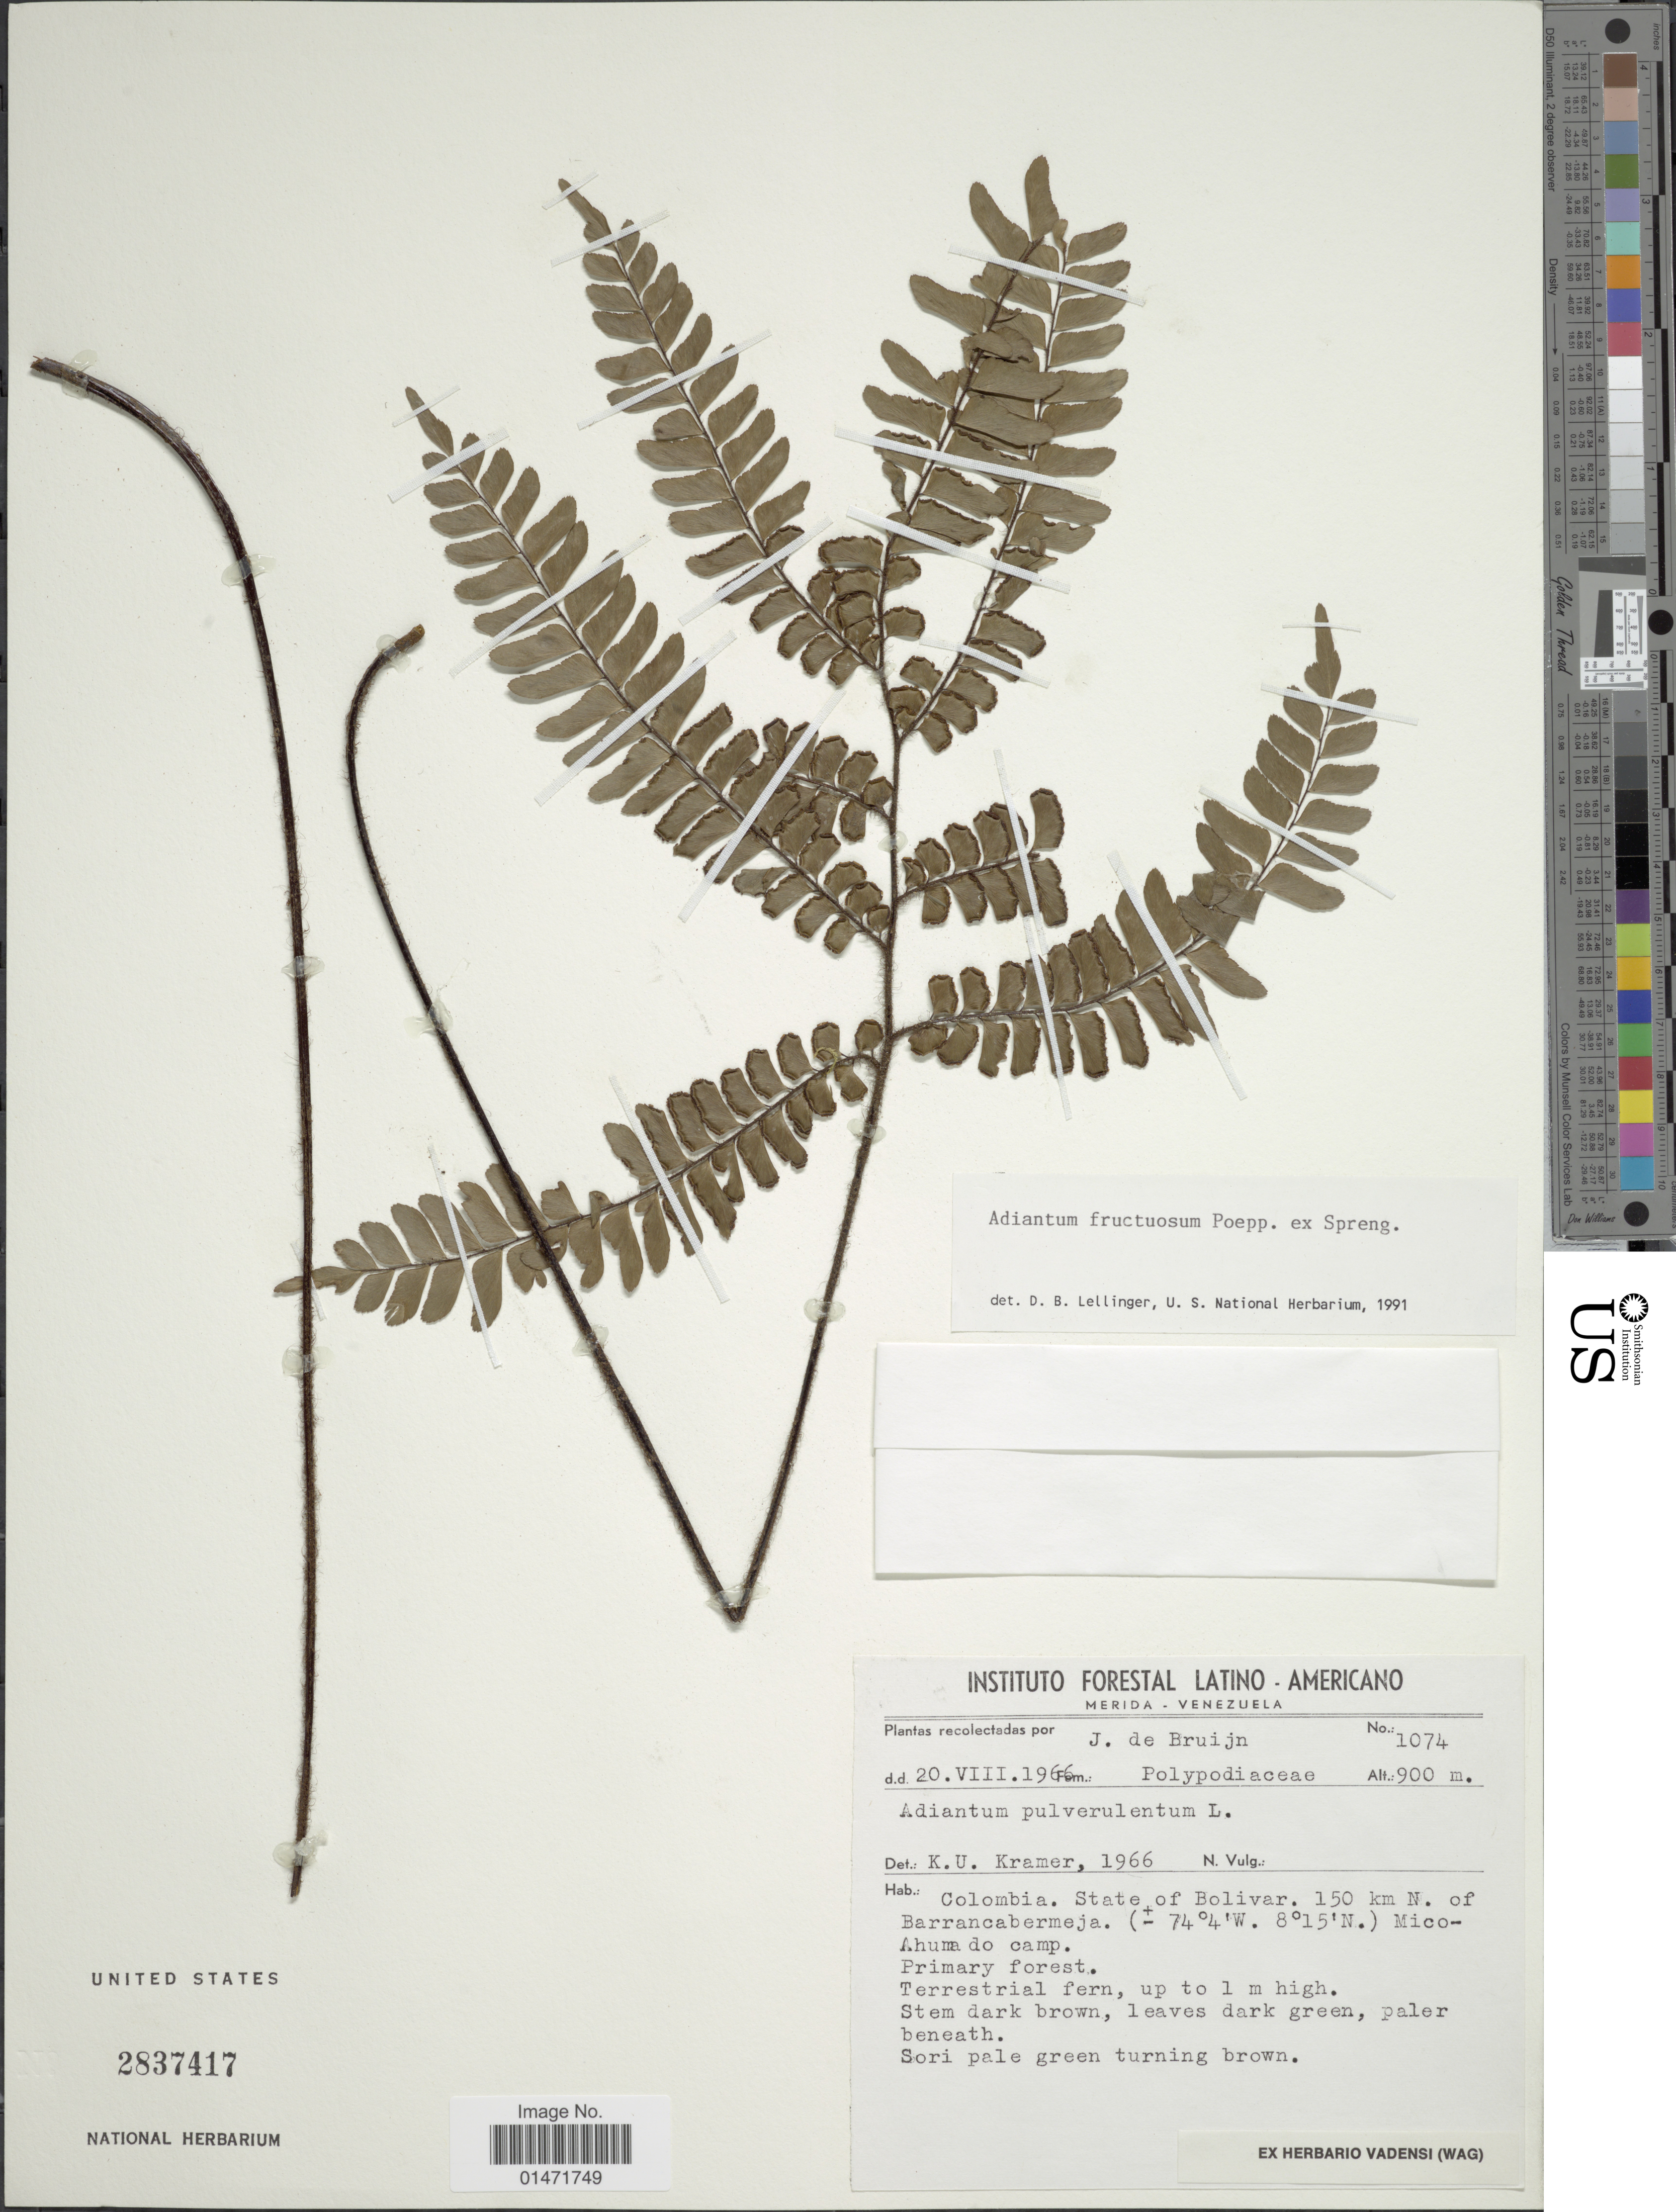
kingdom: Plantae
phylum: Tracheophyta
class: Polypodiopsida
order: Polypodiales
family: Pteridaceae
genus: Adiantum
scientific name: Adiantum tetraphyllum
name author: Humb. & Bonpl. ex Willd.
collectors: J. Bruijn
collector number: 1074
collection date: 1966-08-20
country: Colombia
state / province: Bolívar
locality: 150 km N. of Barrancabermeja, Mico-Ahuma do camp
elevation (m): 900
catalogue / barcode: US 2837417